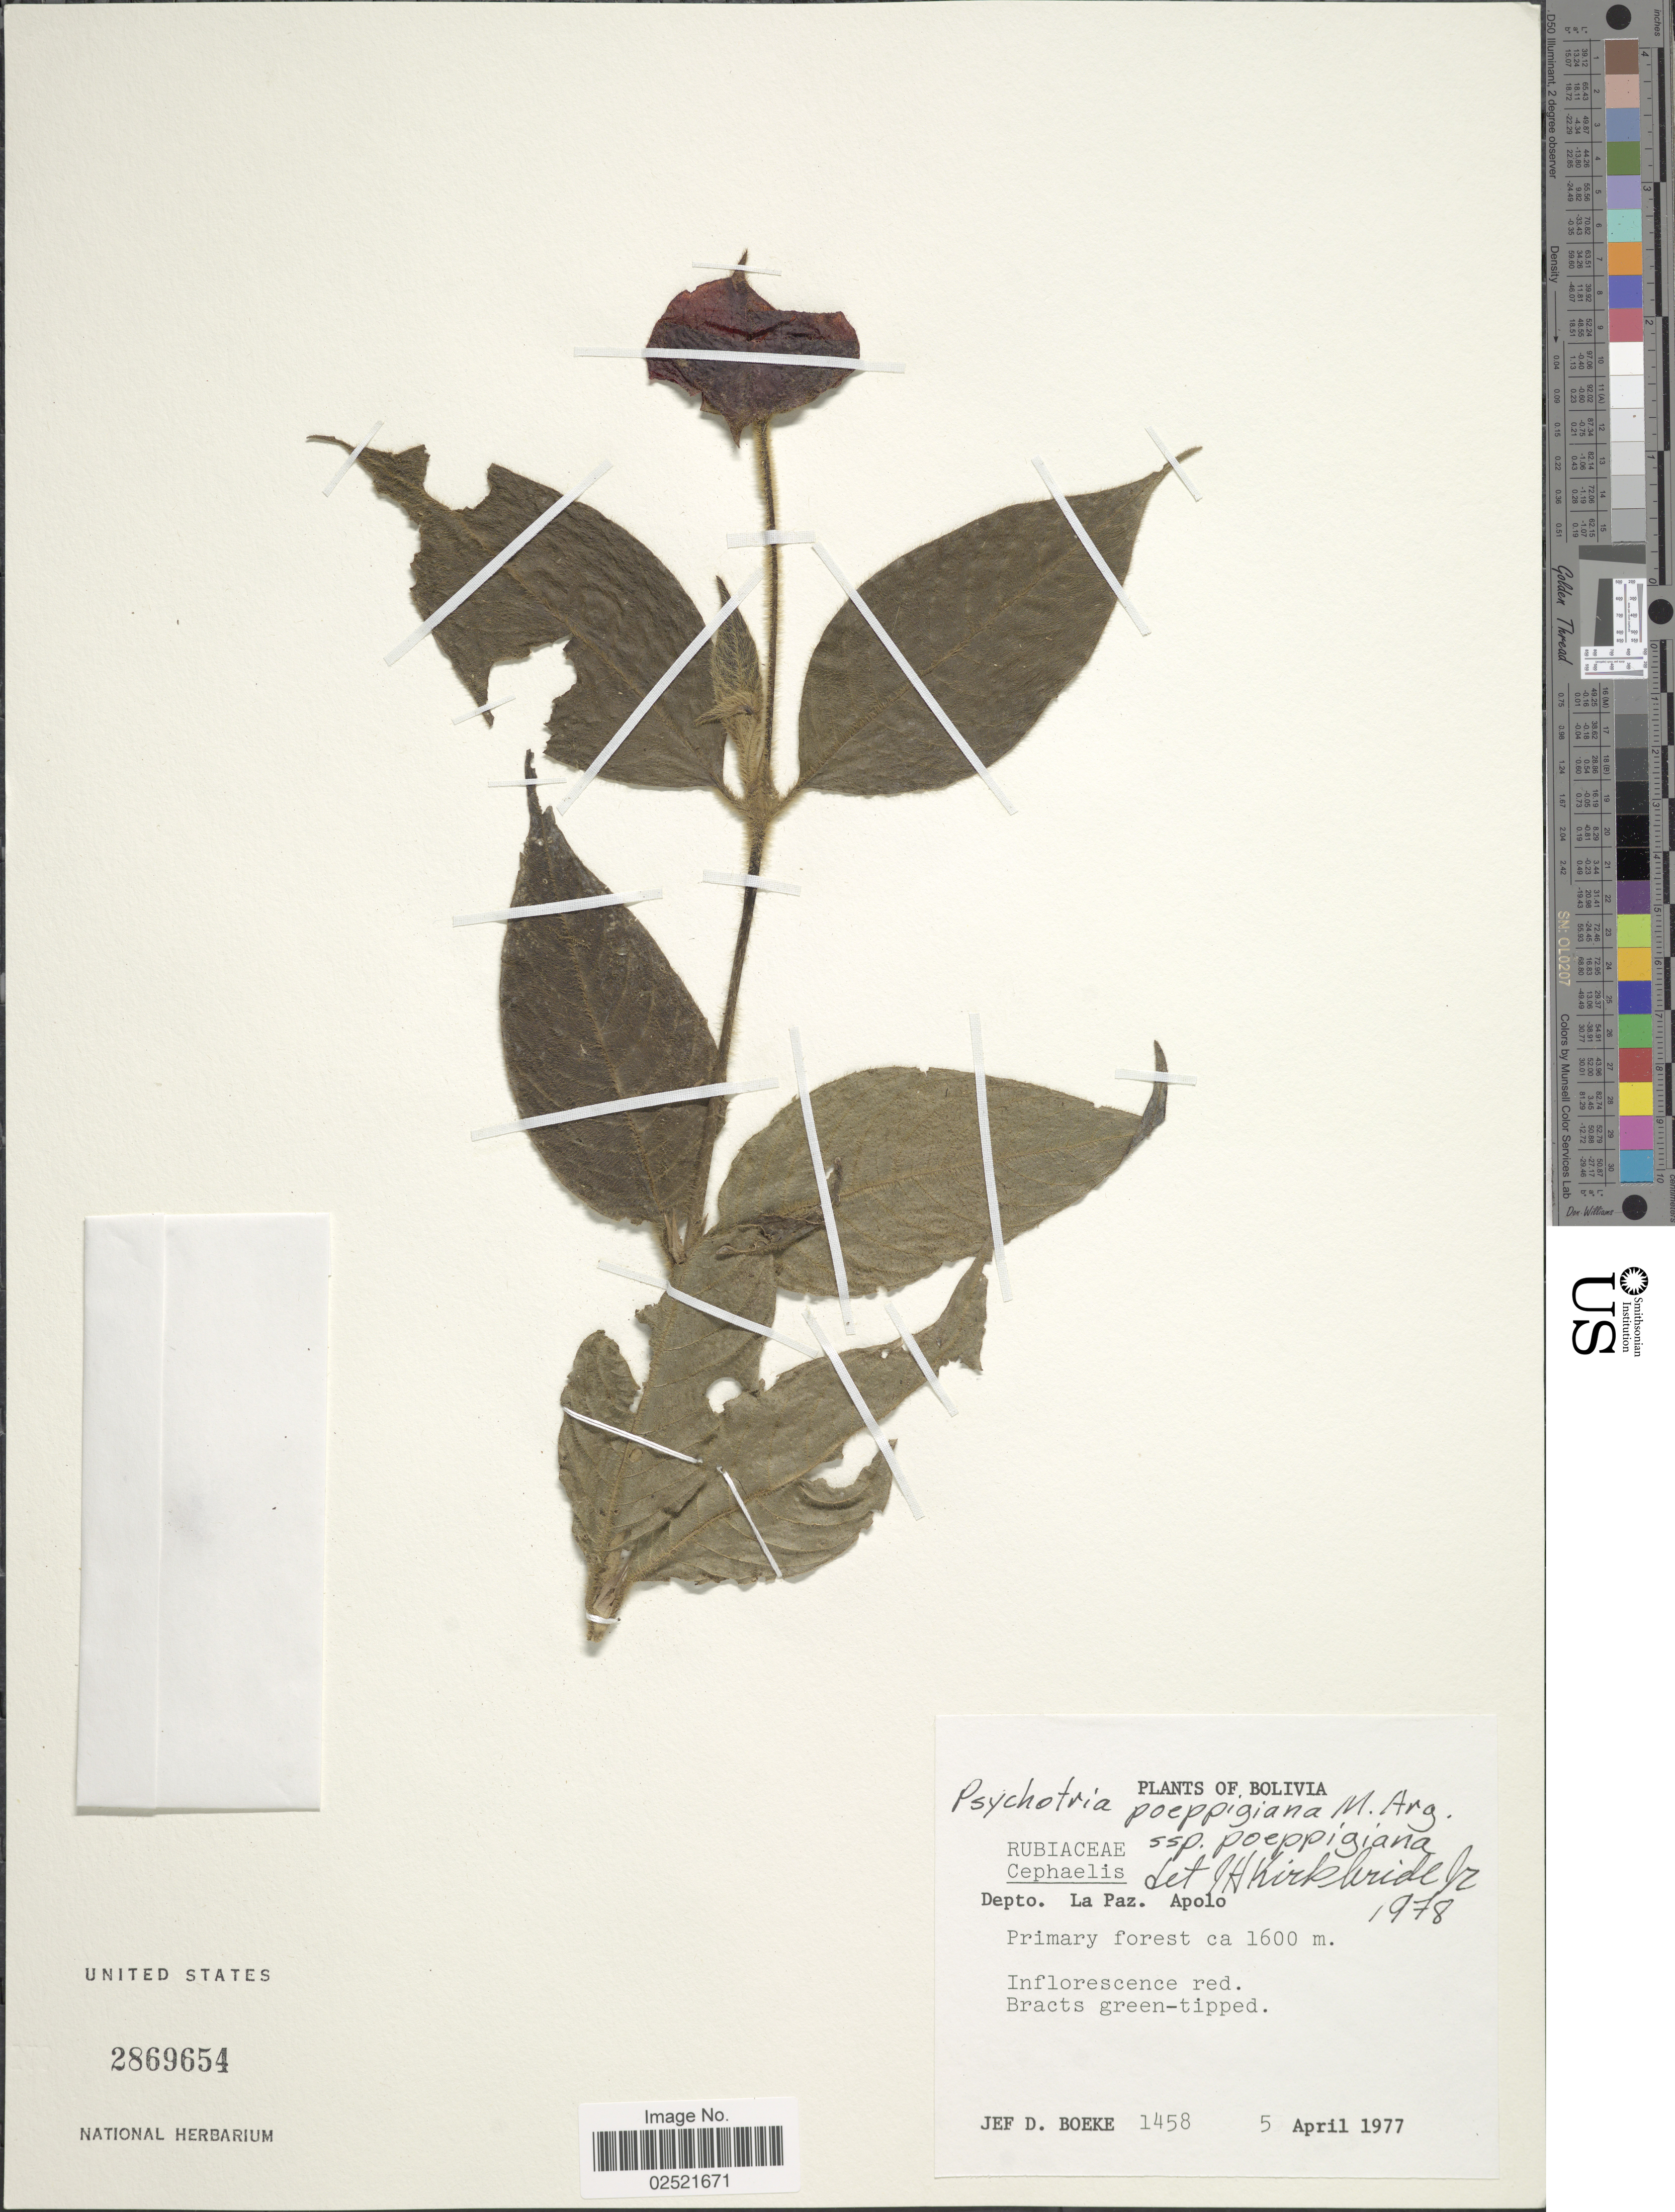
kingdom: Plantae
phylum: Tracheophyta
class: Magnoliopsida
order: Gentianales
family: Rubiaceae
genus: Psychotria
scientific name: Psychotria poeppigiana subsp. poeppigiana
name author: Müll. Arg.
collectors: J. Boeke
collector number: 1458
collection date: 1977-04-05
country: Bolivia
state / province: La Paz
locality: Apolo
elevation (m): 1600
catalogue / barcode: US 2869654